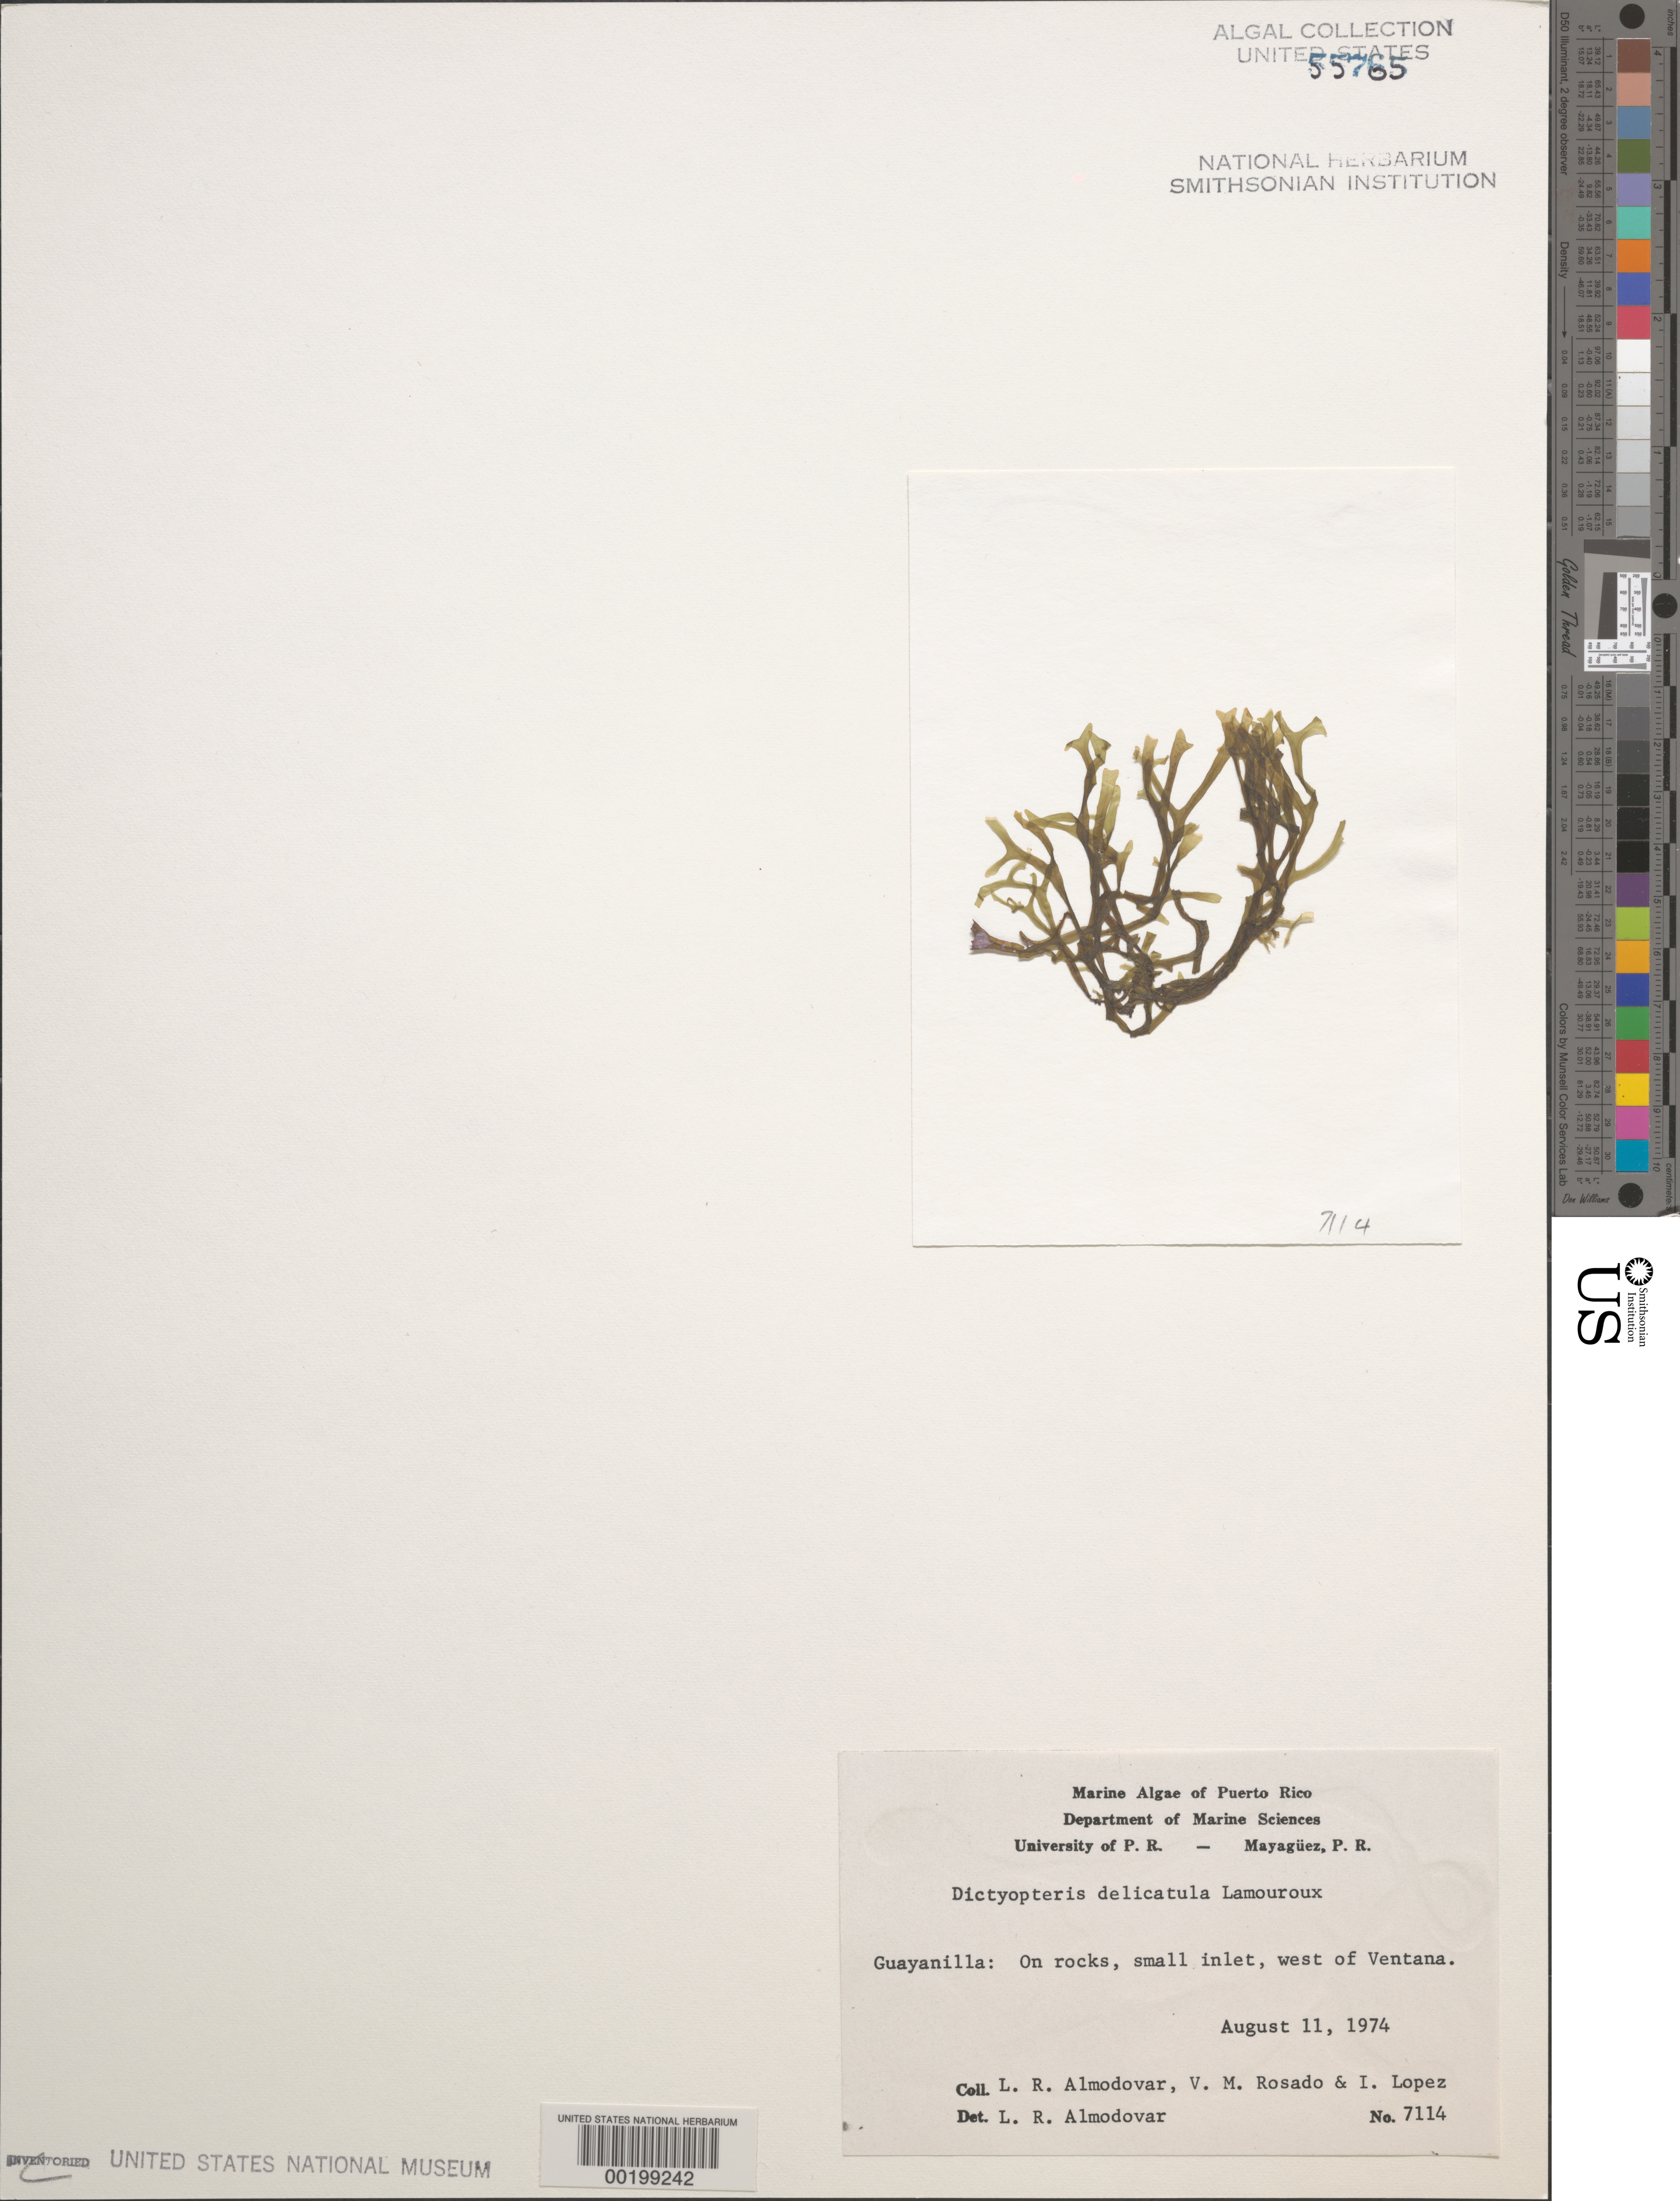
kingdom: Chromista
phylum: Ochrophyta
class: Phaeophyceae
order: Dictyotales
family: Dictyotaceae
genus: Dictyopteris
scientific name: Dictyopteris delicatula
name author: J.V.Lamouroux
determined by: Almodovar, L. R.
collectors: L. Almodovar, V. Rosado & I. Lopéz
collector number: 7114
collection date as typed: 11 Aug 1974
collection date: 1974-08-11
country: Puerto Rico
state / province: Guayanilla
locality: West of ventana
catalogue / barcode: US 55765